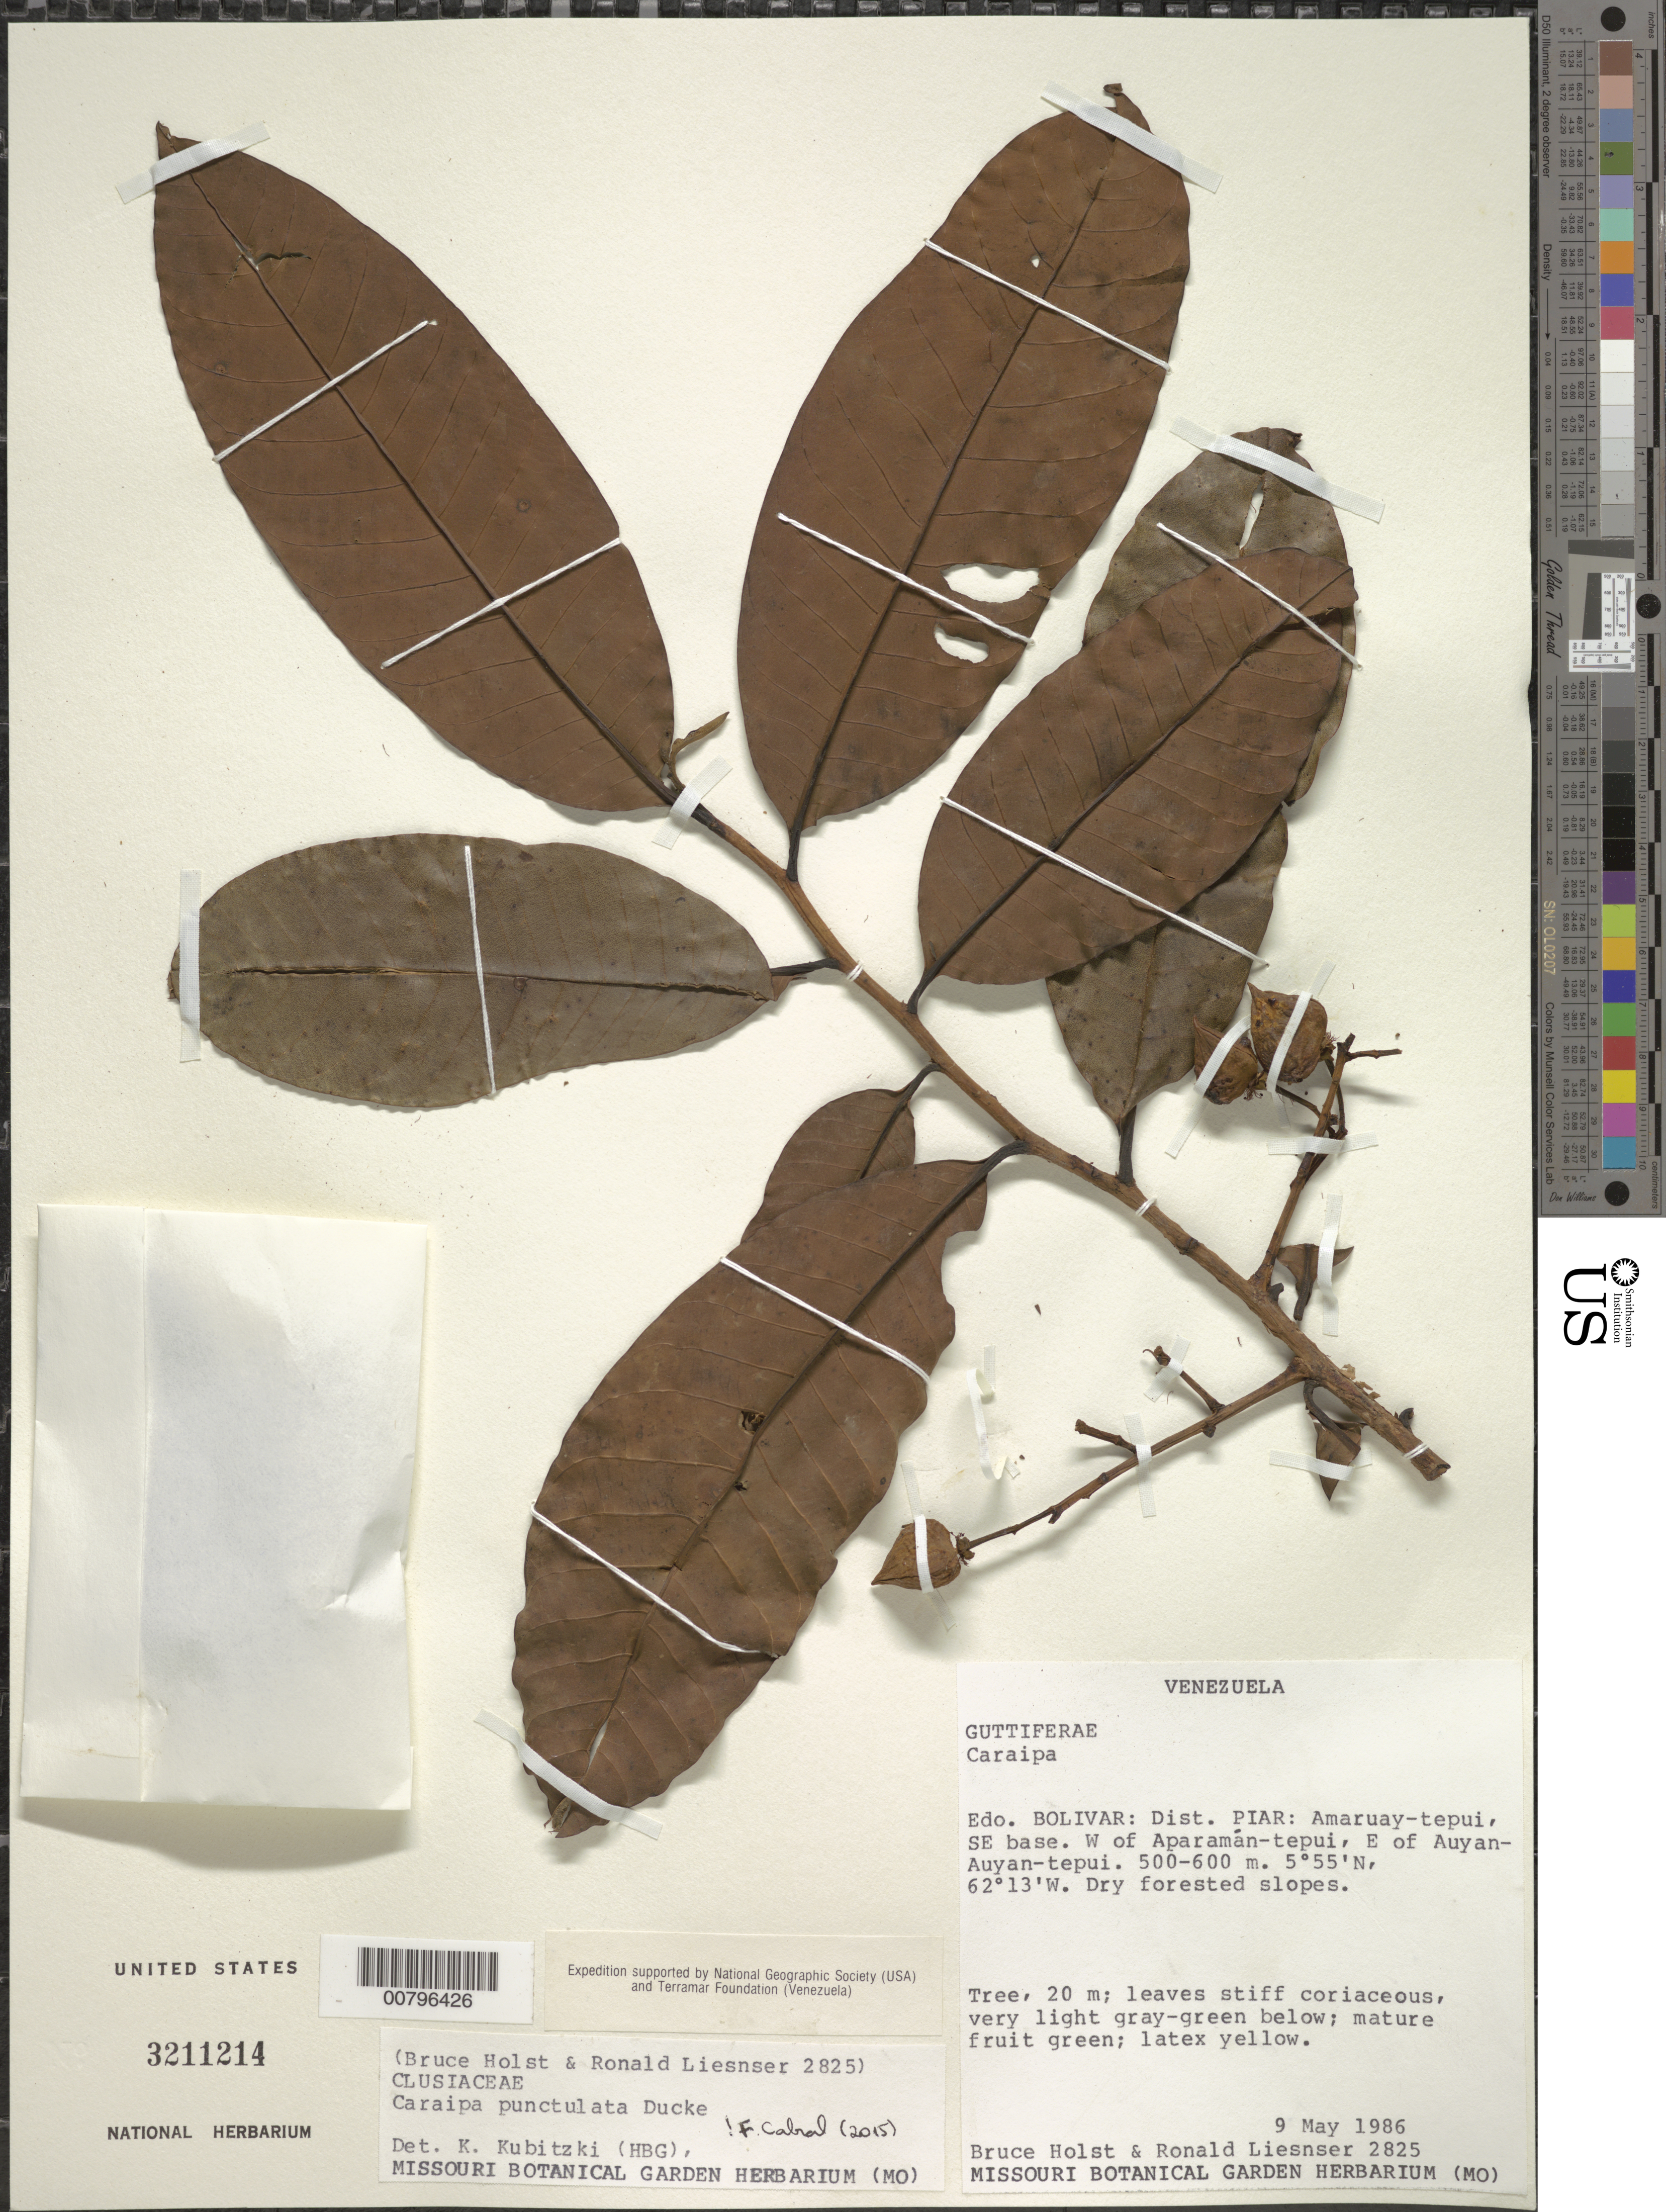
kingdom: Plantae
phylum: Tracheophyta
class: Magnoliopsida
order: Malpighiales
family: Calophyllaceae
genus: Caraipa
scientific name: Caraipa punctulata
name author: Ducke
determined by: Kubitzki, Klaus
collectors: B. Holst & R. L. Liesner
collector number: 2825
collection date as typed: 9-May-86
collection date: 1986-05-09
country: Venezuela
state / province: Bolívar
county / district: Piar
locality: Amaruay-tepuí, E of Auyan-tepuí, W of Aparaman-tepuí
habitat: Dry forested slopes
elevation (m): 500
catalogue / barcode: US 3211214